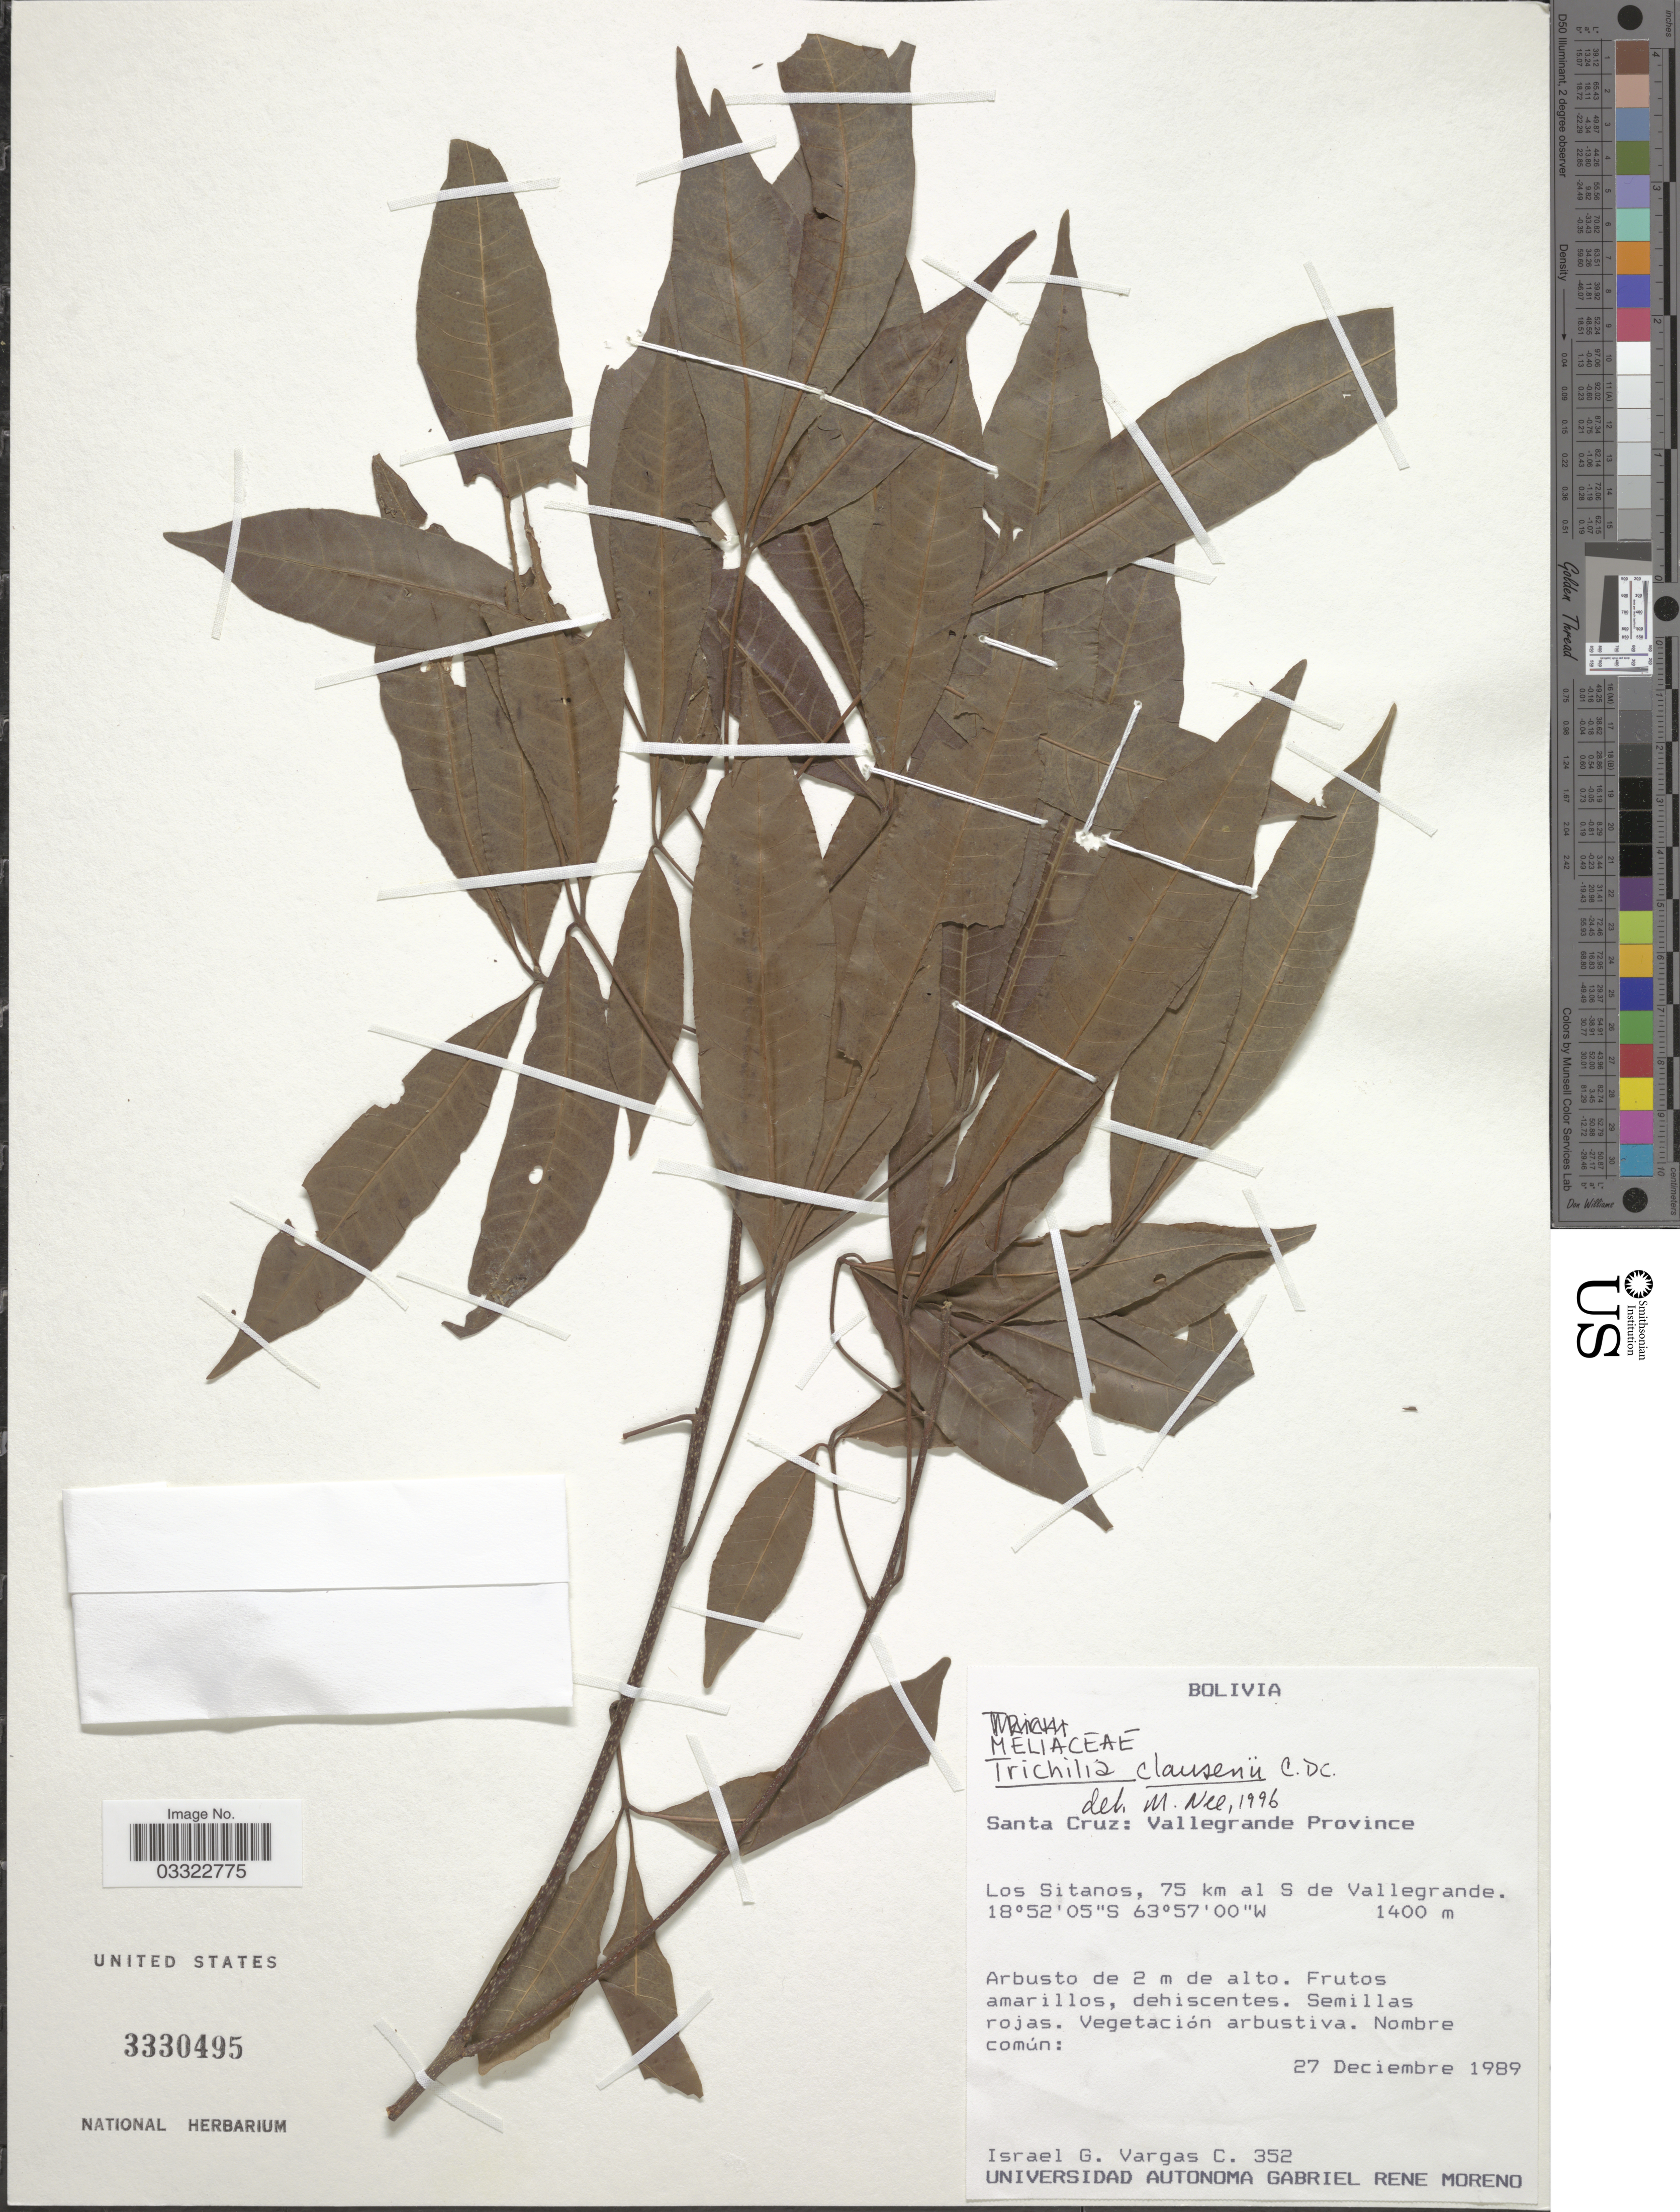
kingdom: Plantae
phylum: Tracheophyta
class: Magnoliopsida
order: Sapindales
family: Meliaceae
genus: Trichilia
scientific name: Trichilia claussenii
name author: C. DC. in Mart.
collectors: I. G. Vargas C.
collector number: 352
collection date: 1989-12-27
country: Bolivia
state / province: Santa Cruz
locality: Vallegrande Province. Los Sitanos, 75 km al S de Vallegrande.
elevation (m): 1400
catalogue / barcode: US 3330495